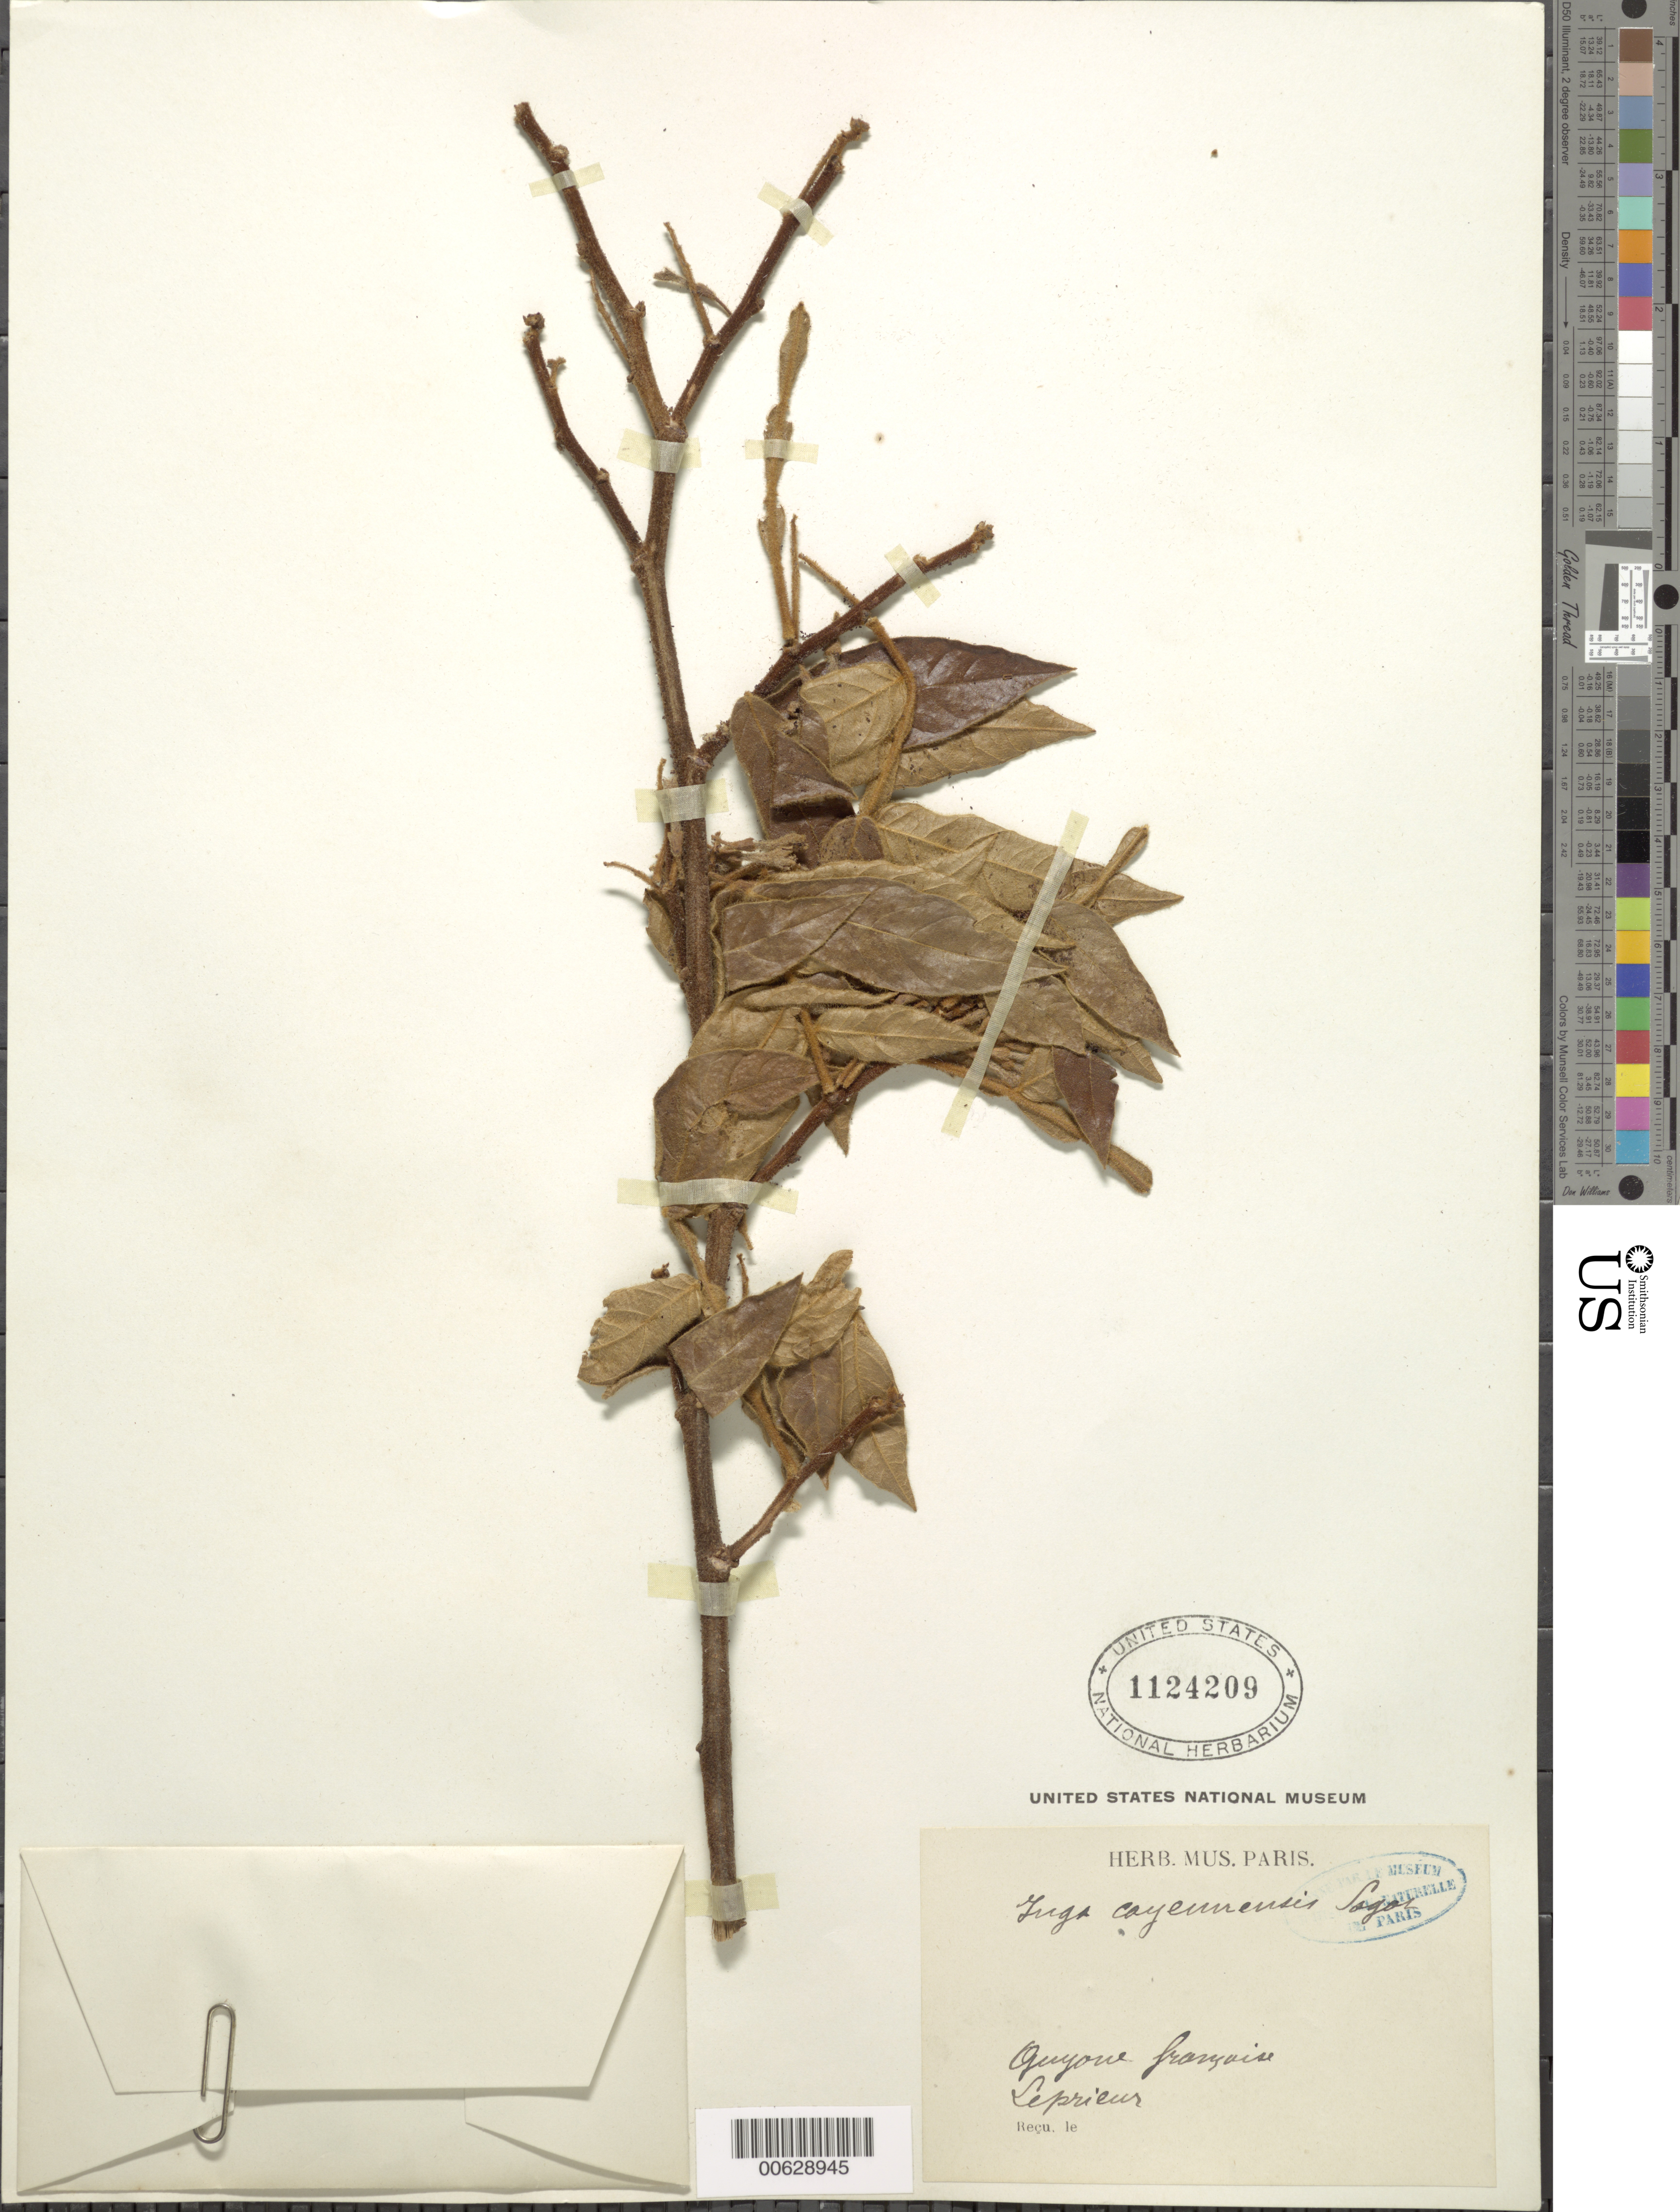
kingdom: Plantae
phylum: Tracheophyta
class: Magnoliopsida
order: Fabales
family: Fabaceae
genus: Inga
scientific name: Inga cayennensis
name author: Sagot ex Benth.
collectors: F. M. R. Leprieur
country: French Guiana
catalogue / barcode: US 1124209